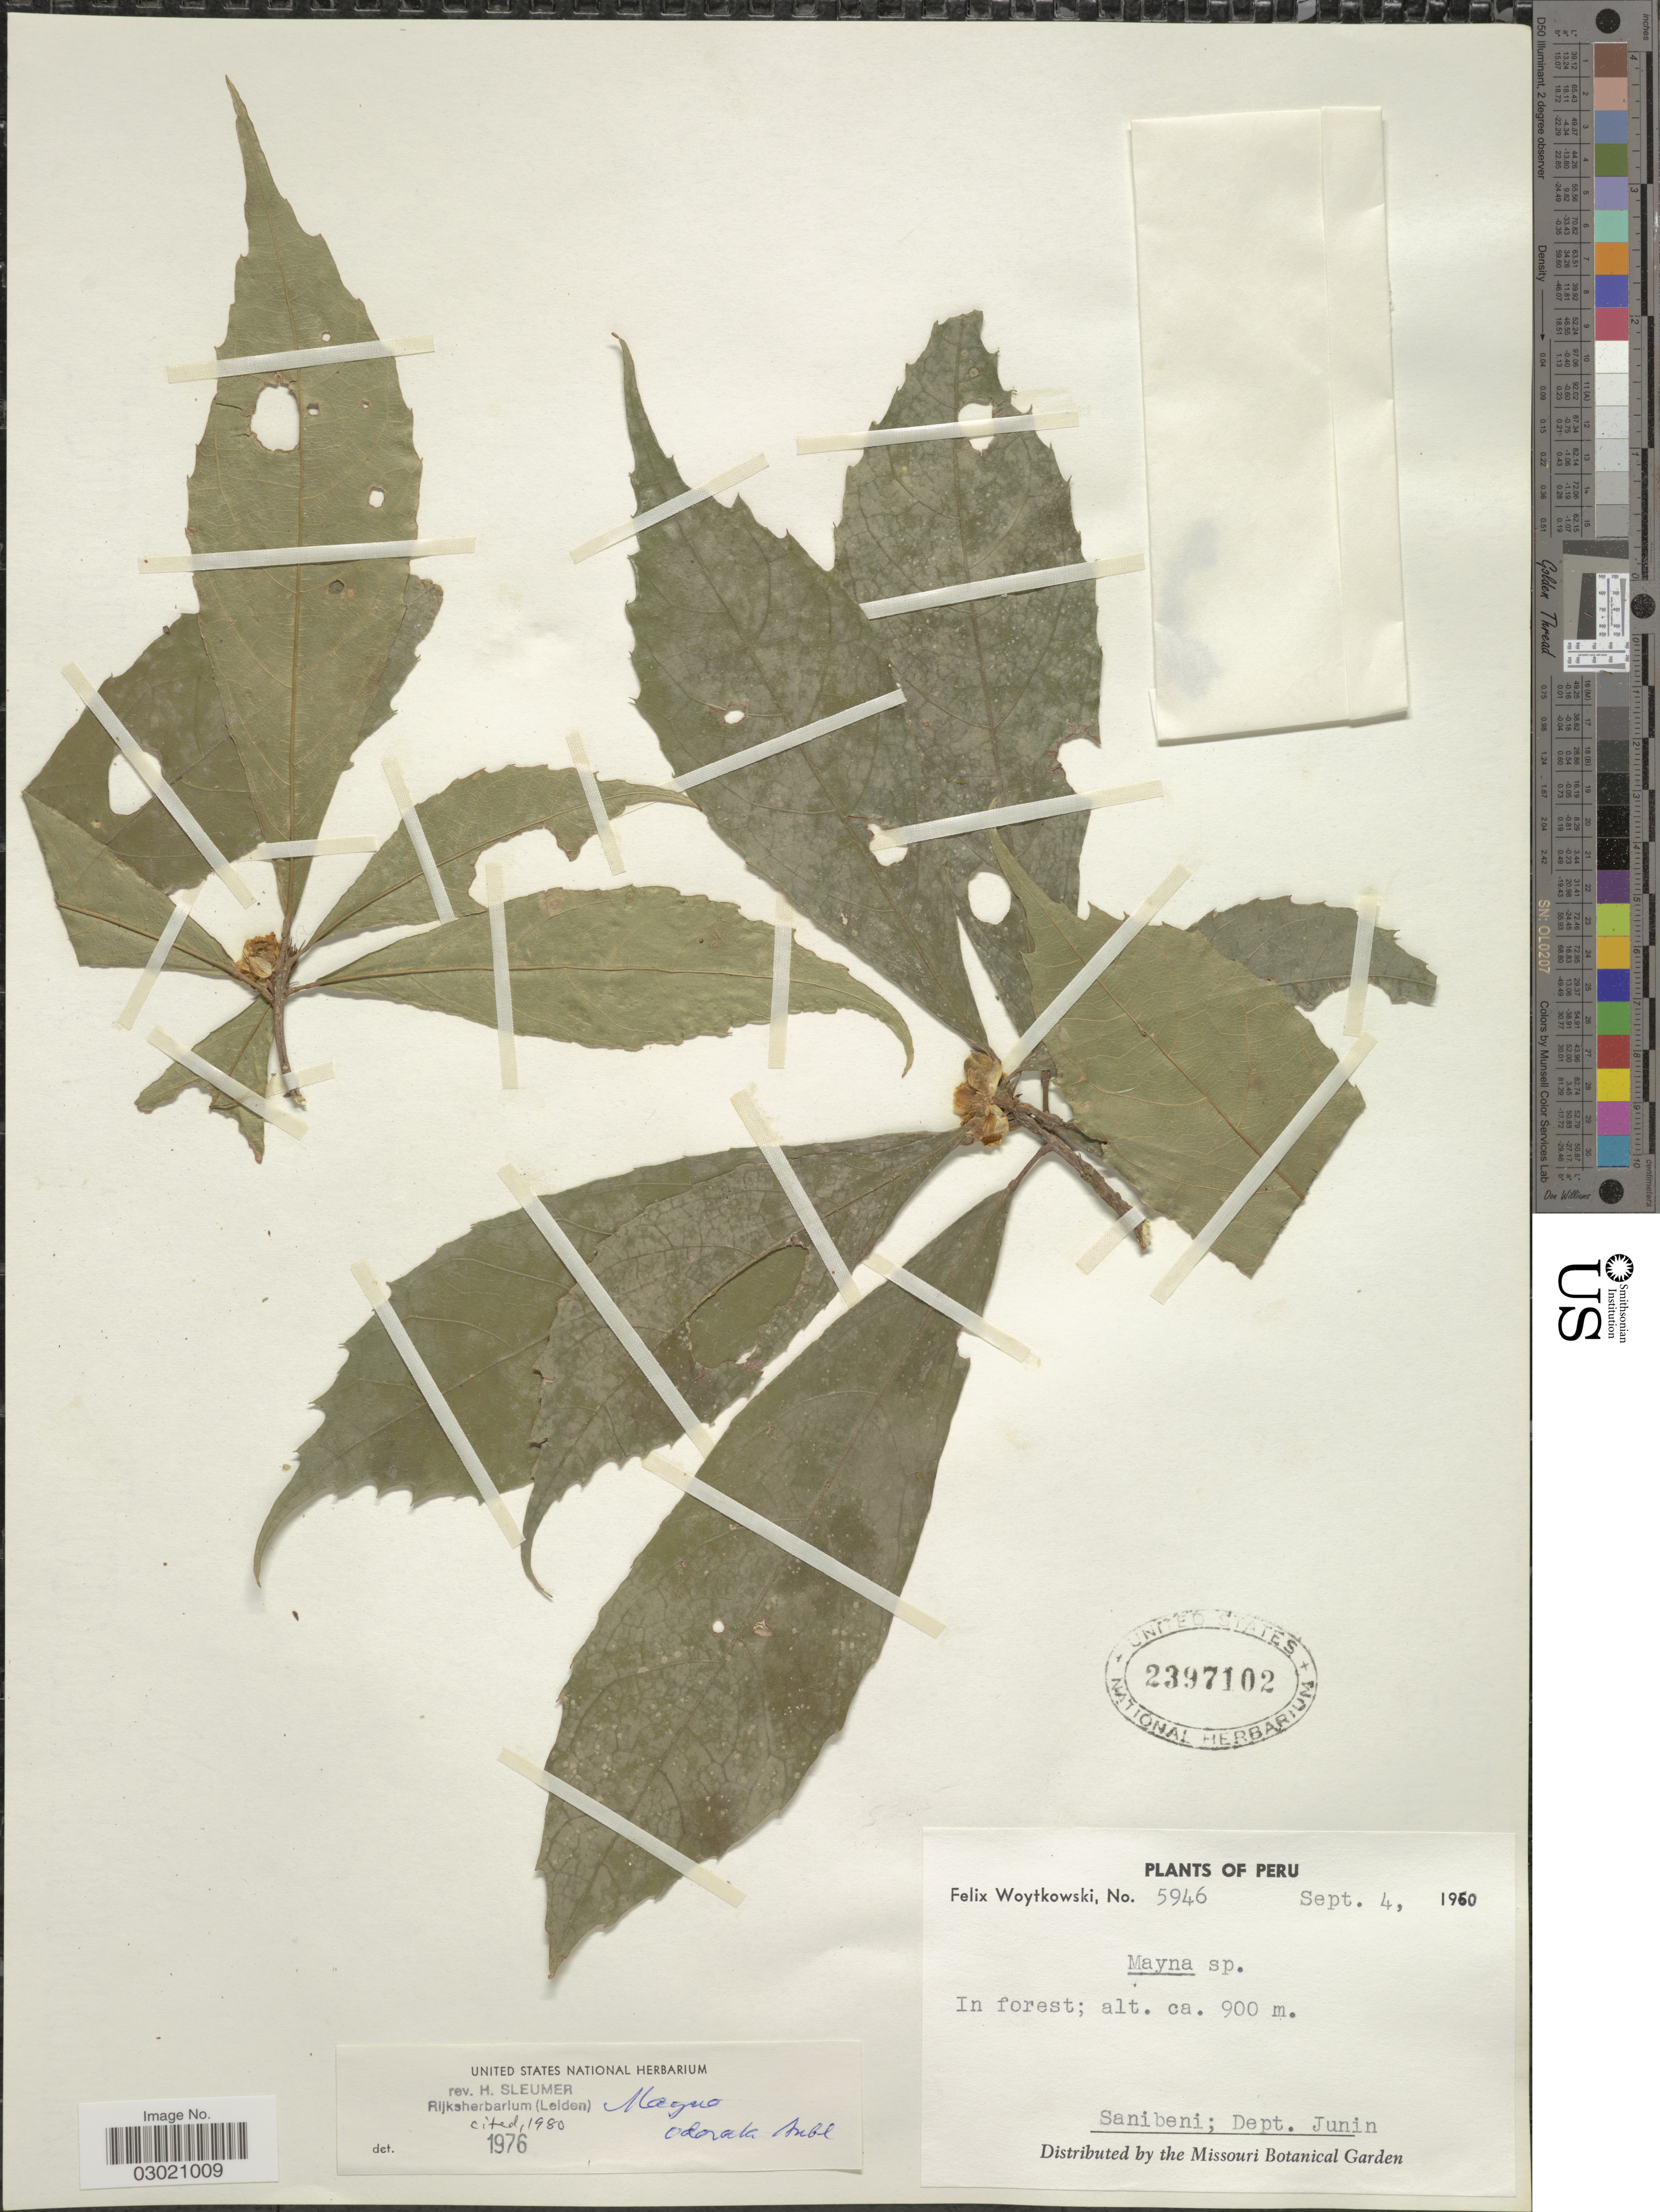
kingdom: Plantae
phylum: Tracheophyta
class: Magnoliopsida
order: Malpighiales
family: Achariaceae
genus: Mayna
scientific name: Mayna odorata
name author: Aubl.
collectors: F. Woytkowski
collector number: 5946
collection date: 1960-09-04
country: Peru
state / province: Junín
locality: Sanibeni; Dept. Junin.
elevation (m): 900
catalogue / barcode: US 2397102